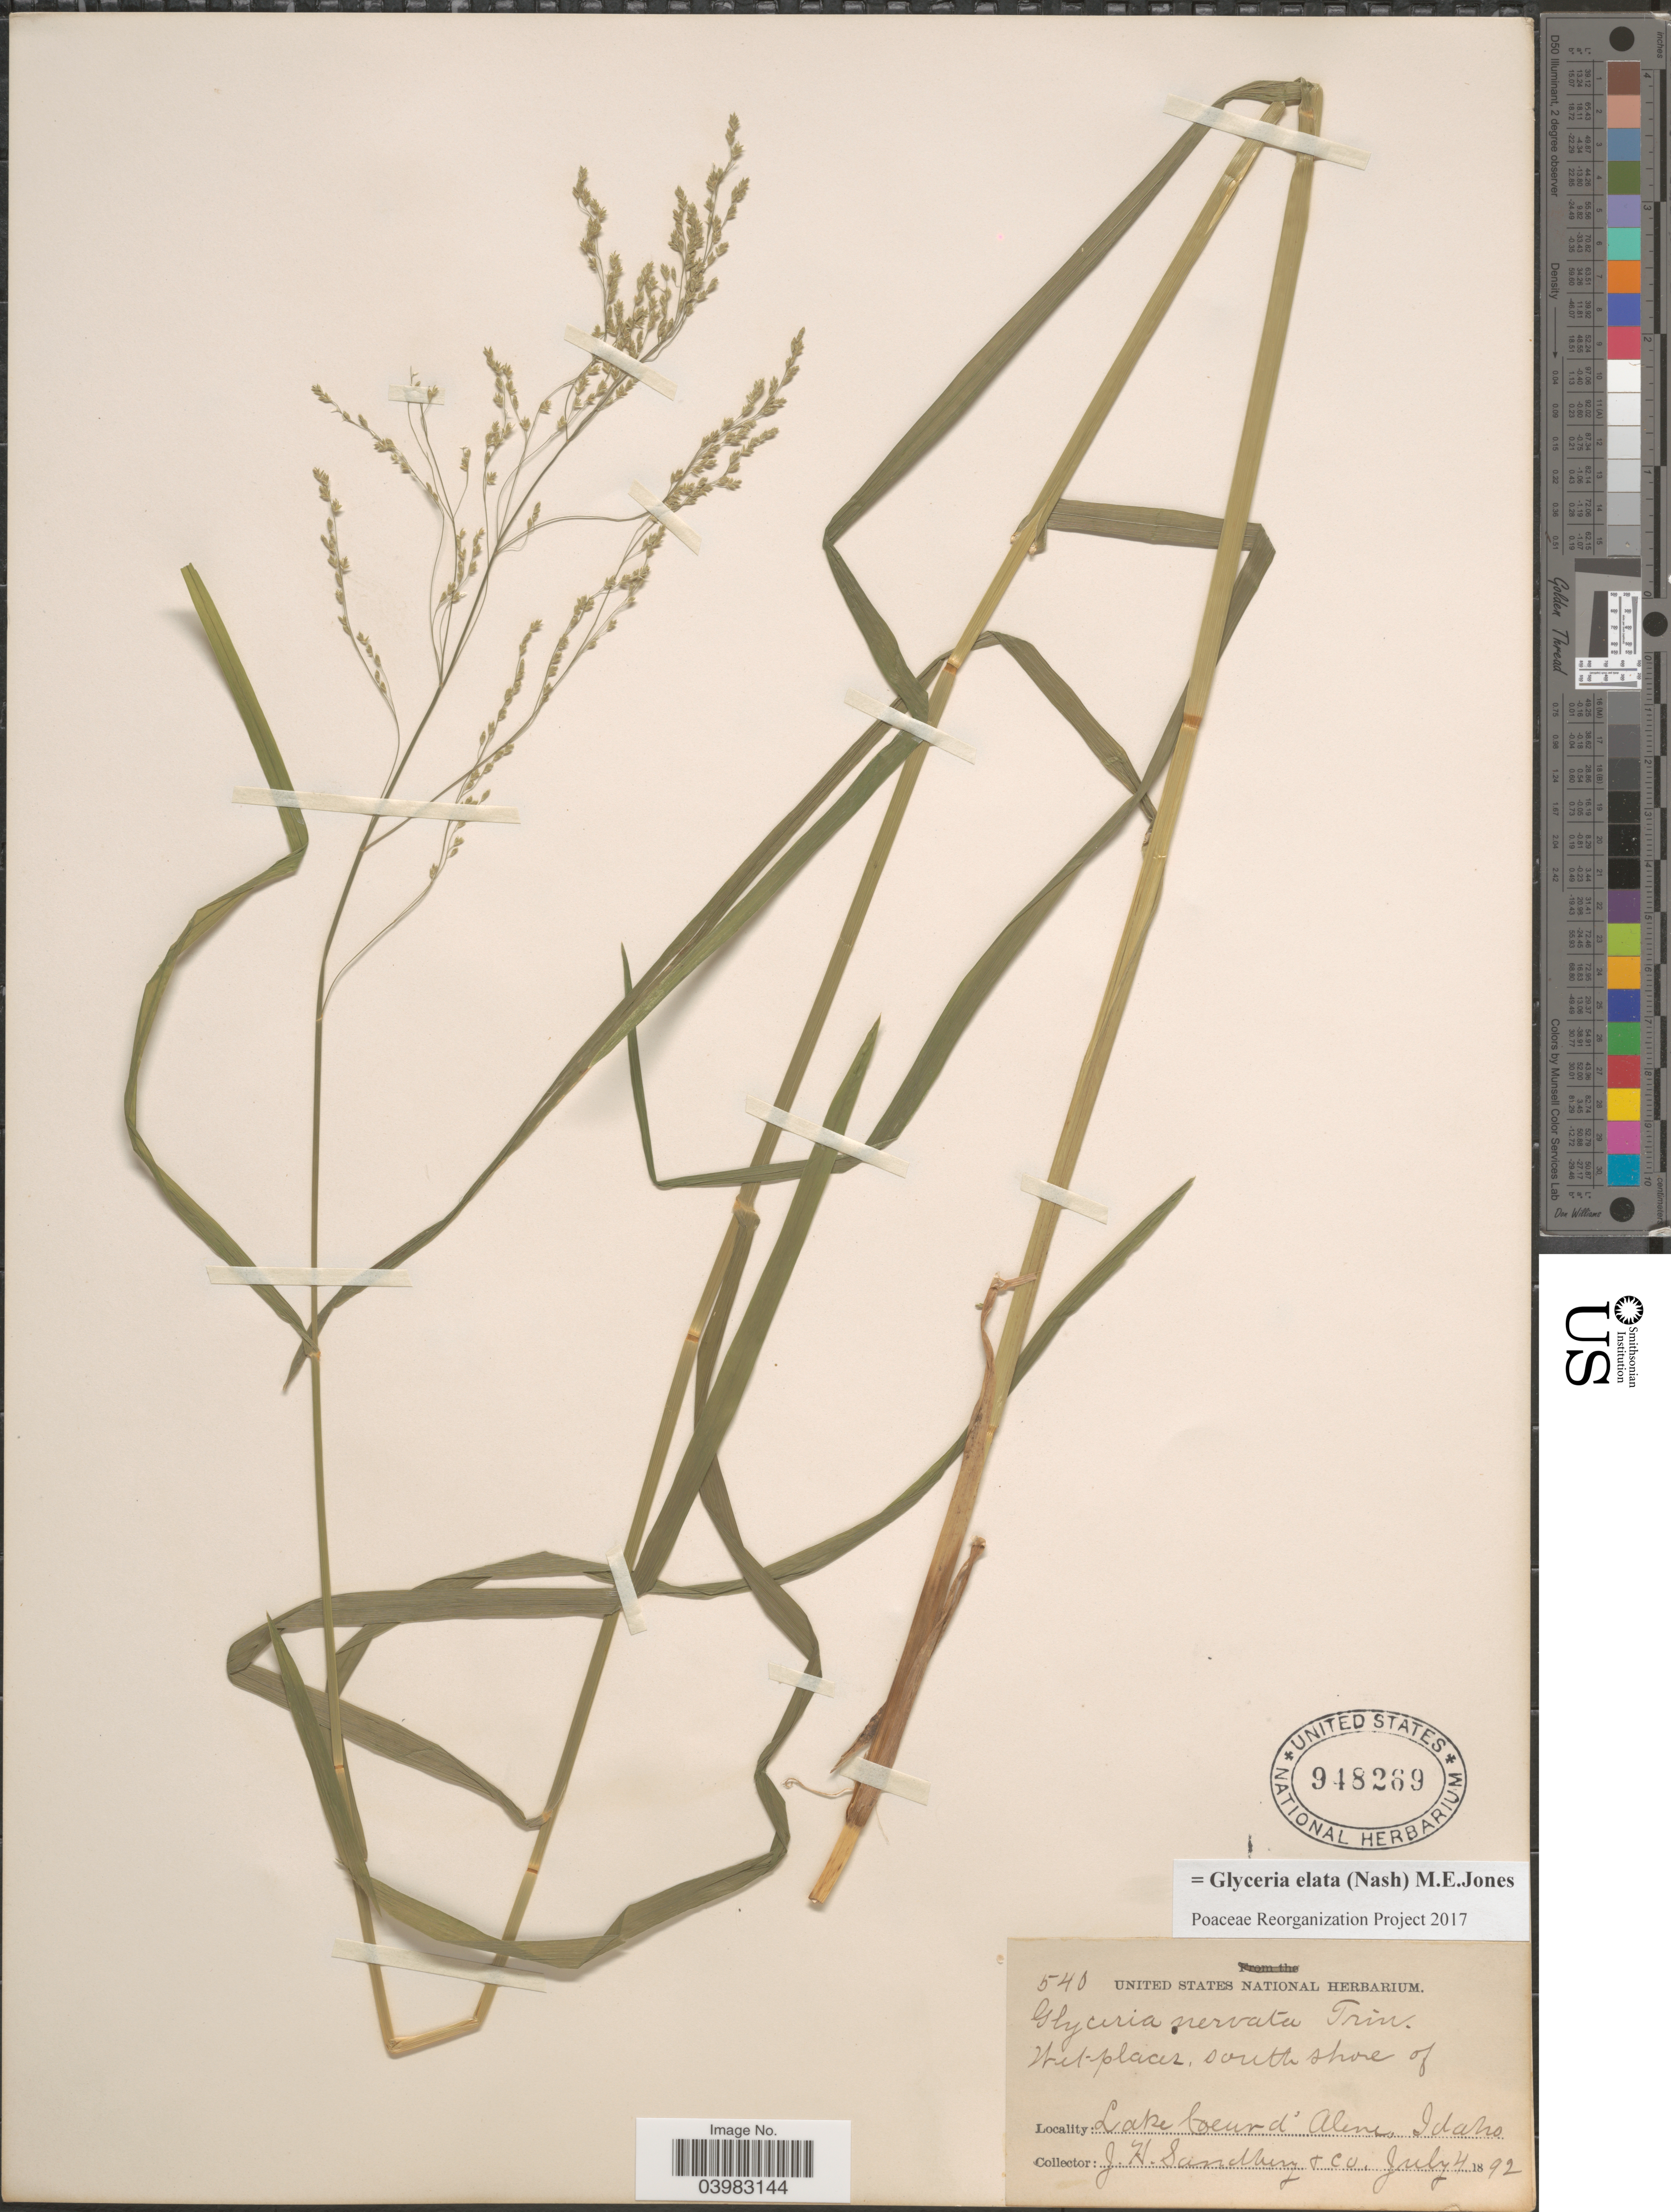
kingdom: Plantae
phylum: Tracheophyta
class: Liliopsida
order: Poales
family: Poaceae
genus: Glyceria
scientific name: Glyceria elata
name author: (Nash) M.E. Jones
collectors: J. H. Sandberg & Co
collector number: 540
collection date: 1892-07-04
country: United States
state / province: Idaho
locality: South shore of Lake Coeur d' Alene.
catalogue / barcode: US 948269